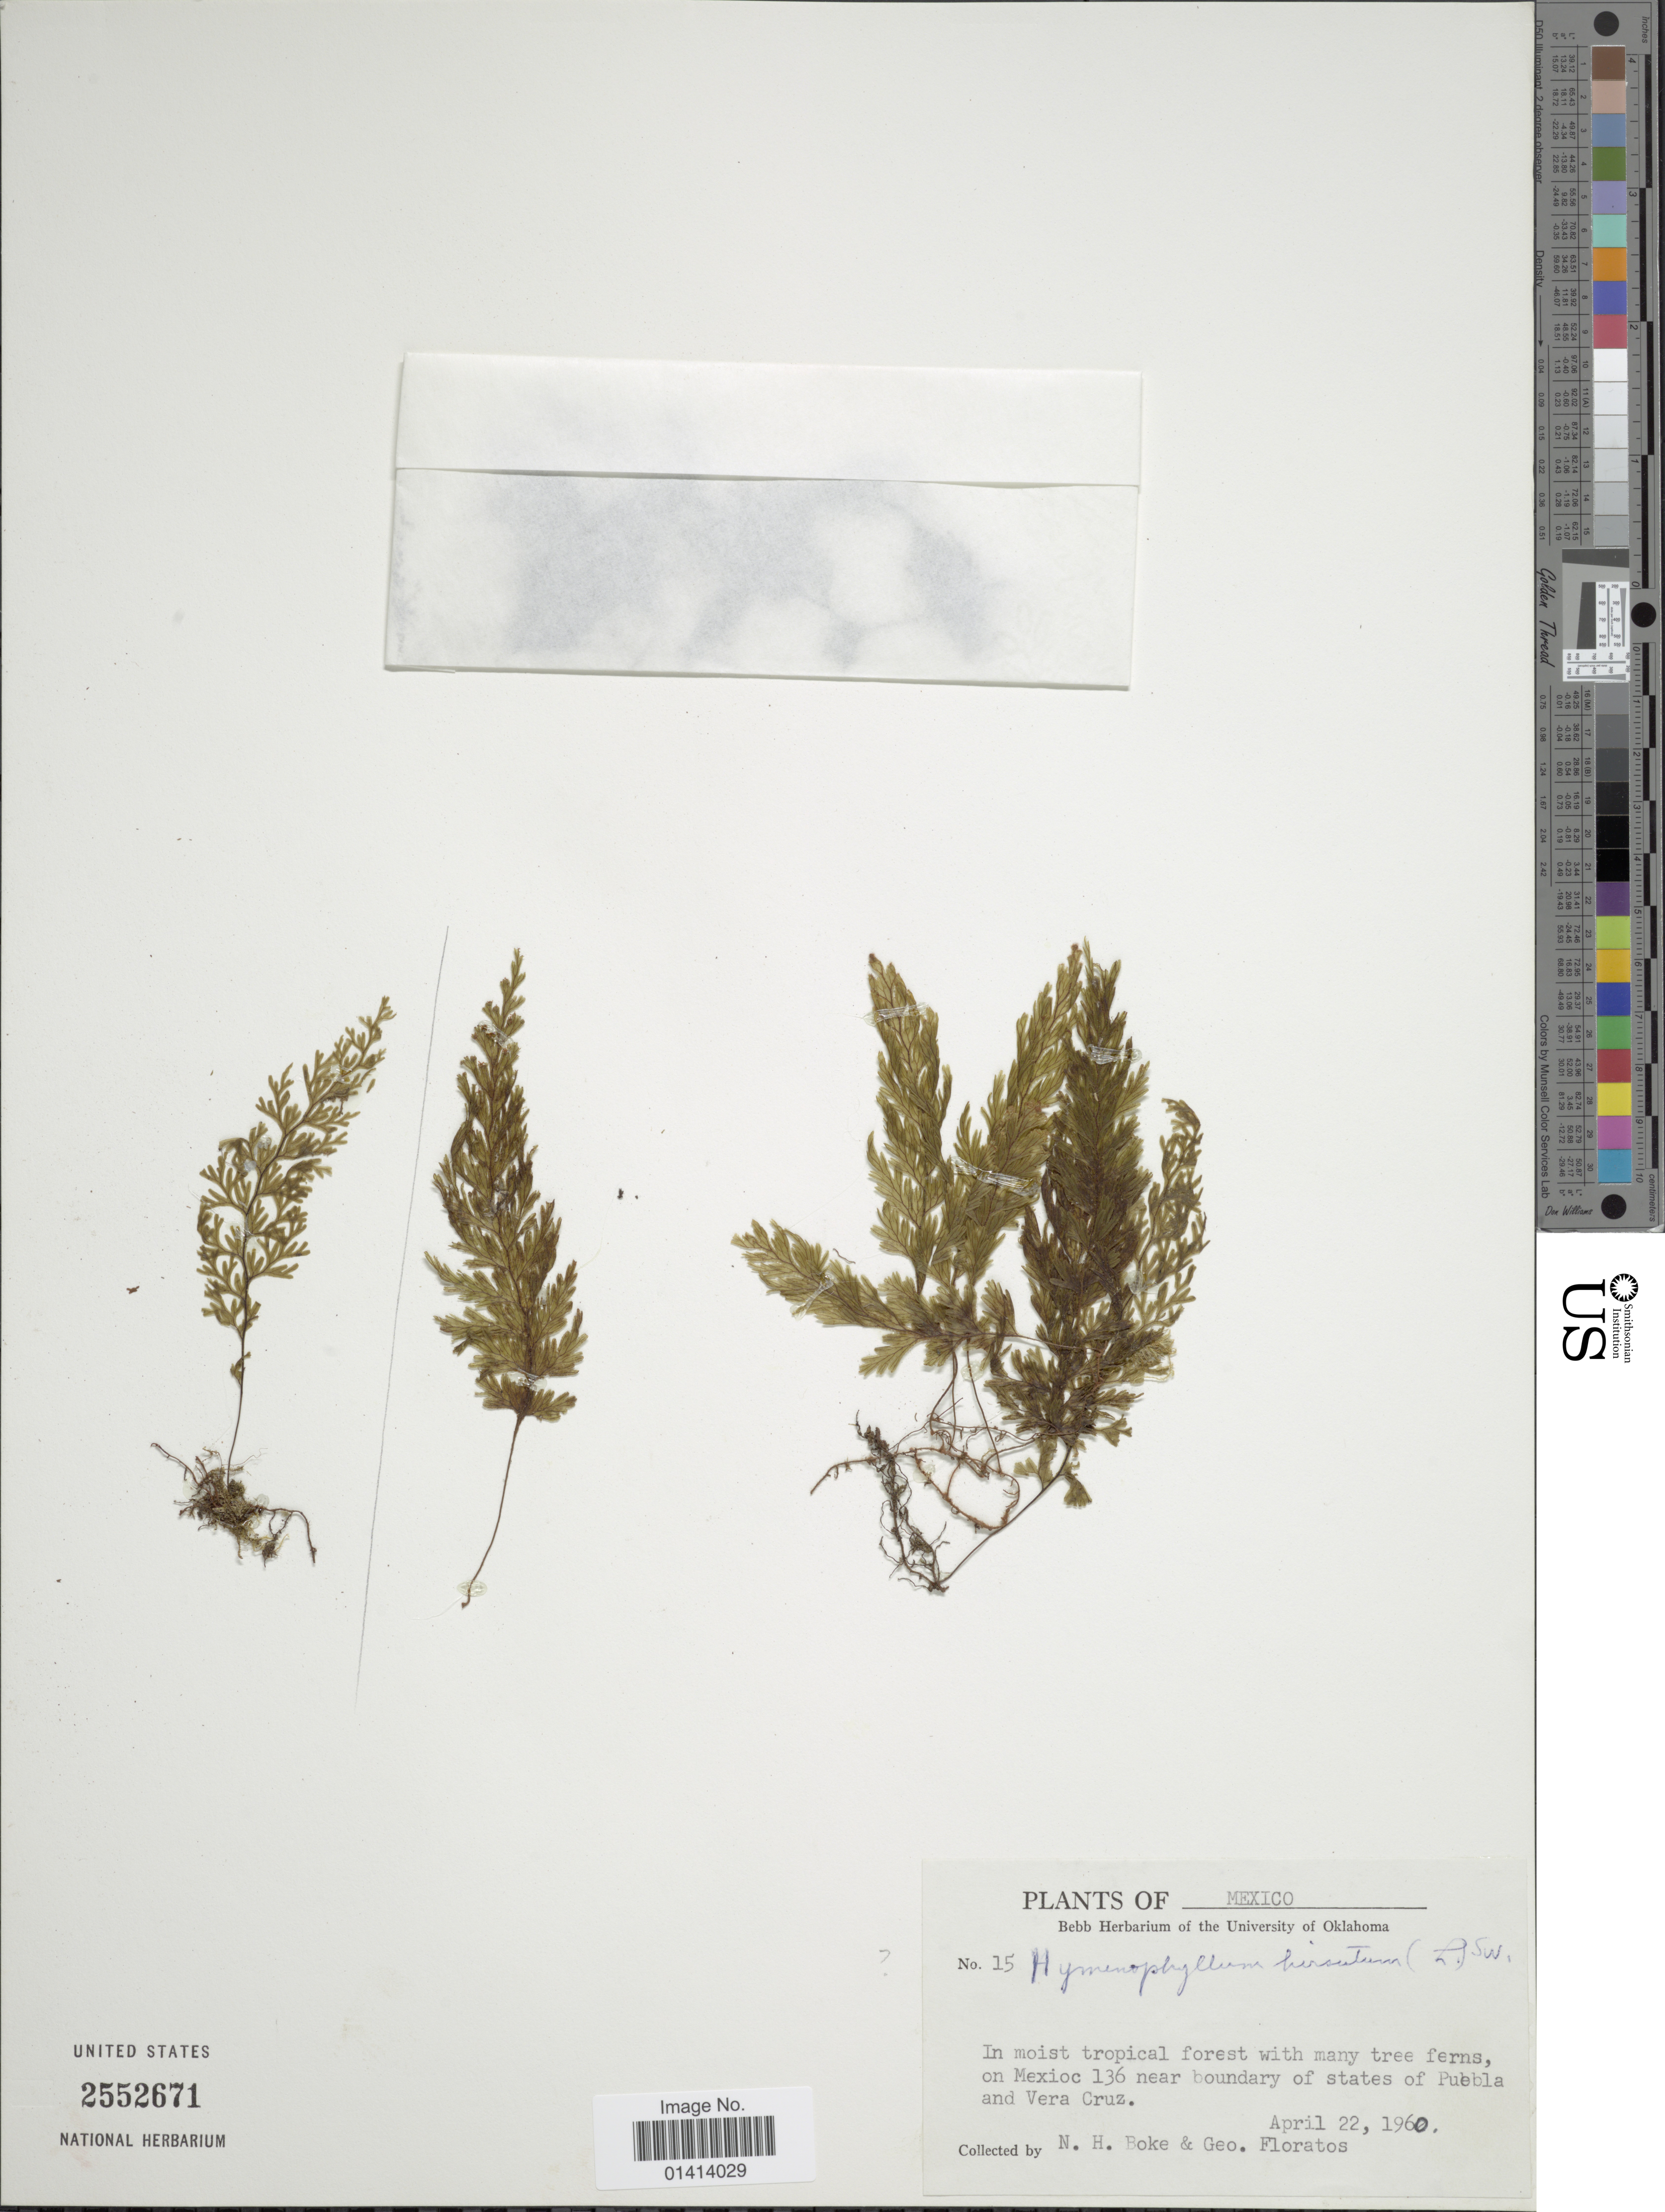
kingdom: Plantae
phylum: Tracheophyta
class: Polypodiopsida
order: Hymenophyllales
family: Hymenophyllaceae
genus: Hymenophyllum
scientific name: Hymenophyllum hirsutum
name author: (L.) Sw.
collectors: N. Boke & G. Floratos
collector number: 15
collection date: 1960-04-22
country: Mexico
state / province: Puebla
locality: Near boundary of states of Puebla and Vera Cruz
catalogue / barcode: US 2552671